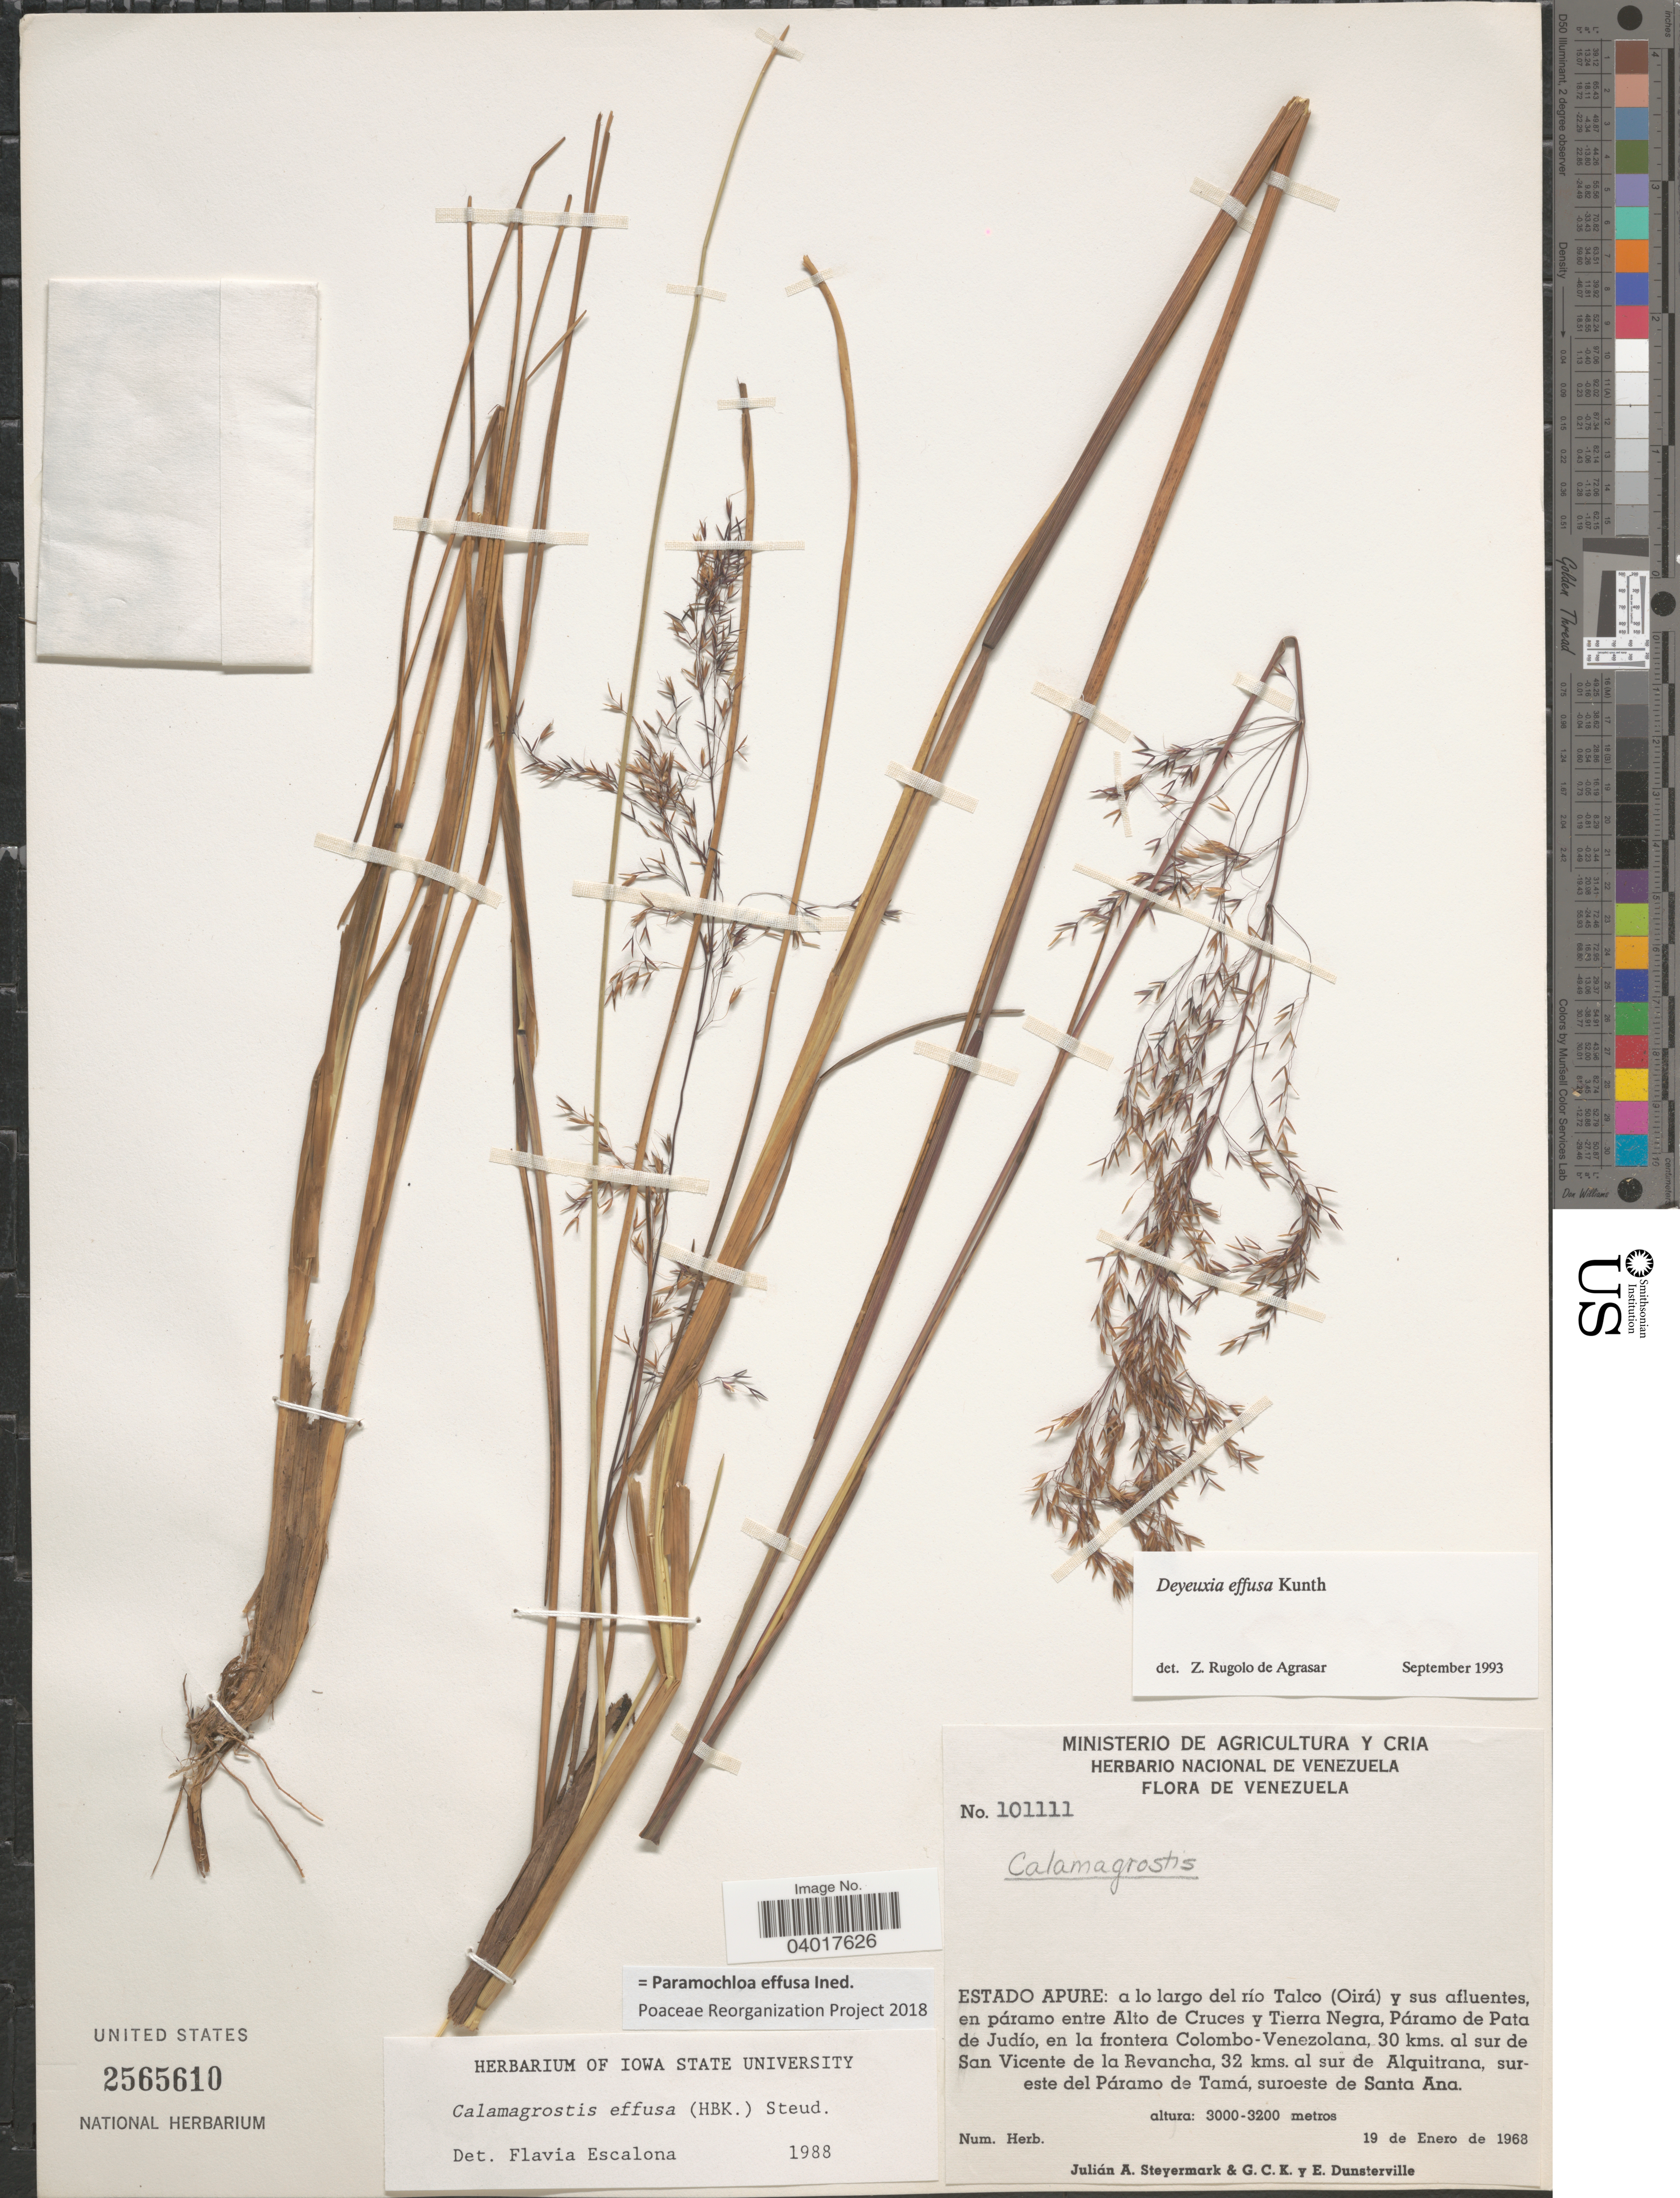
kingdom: Plantae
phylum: Tracheophyta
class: Liliopsida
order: Poales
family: Poaceae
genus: Paramochloa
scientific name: Paramochloa effusa ined.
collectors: J. Steyermark, G. C. K. Dunsterville & E. Dunsterville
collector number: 101111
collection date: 1968-01-19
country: Venezuela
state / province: Apure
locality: A lo largo del río Talco (Oirá) y sus afluentes en páramo entre Alto de Cruces y Tierra Negra, Páramo de Pata de Judío, en la frontera Colombo-Venezolana, 30 kms. al sur de San Vicente de la Revancha, 32 kms. al sur de Alquitrana, sureste del Páramo de Tamá, suroeste de Santa Ana.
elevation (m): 3000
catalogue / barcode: US 2565610